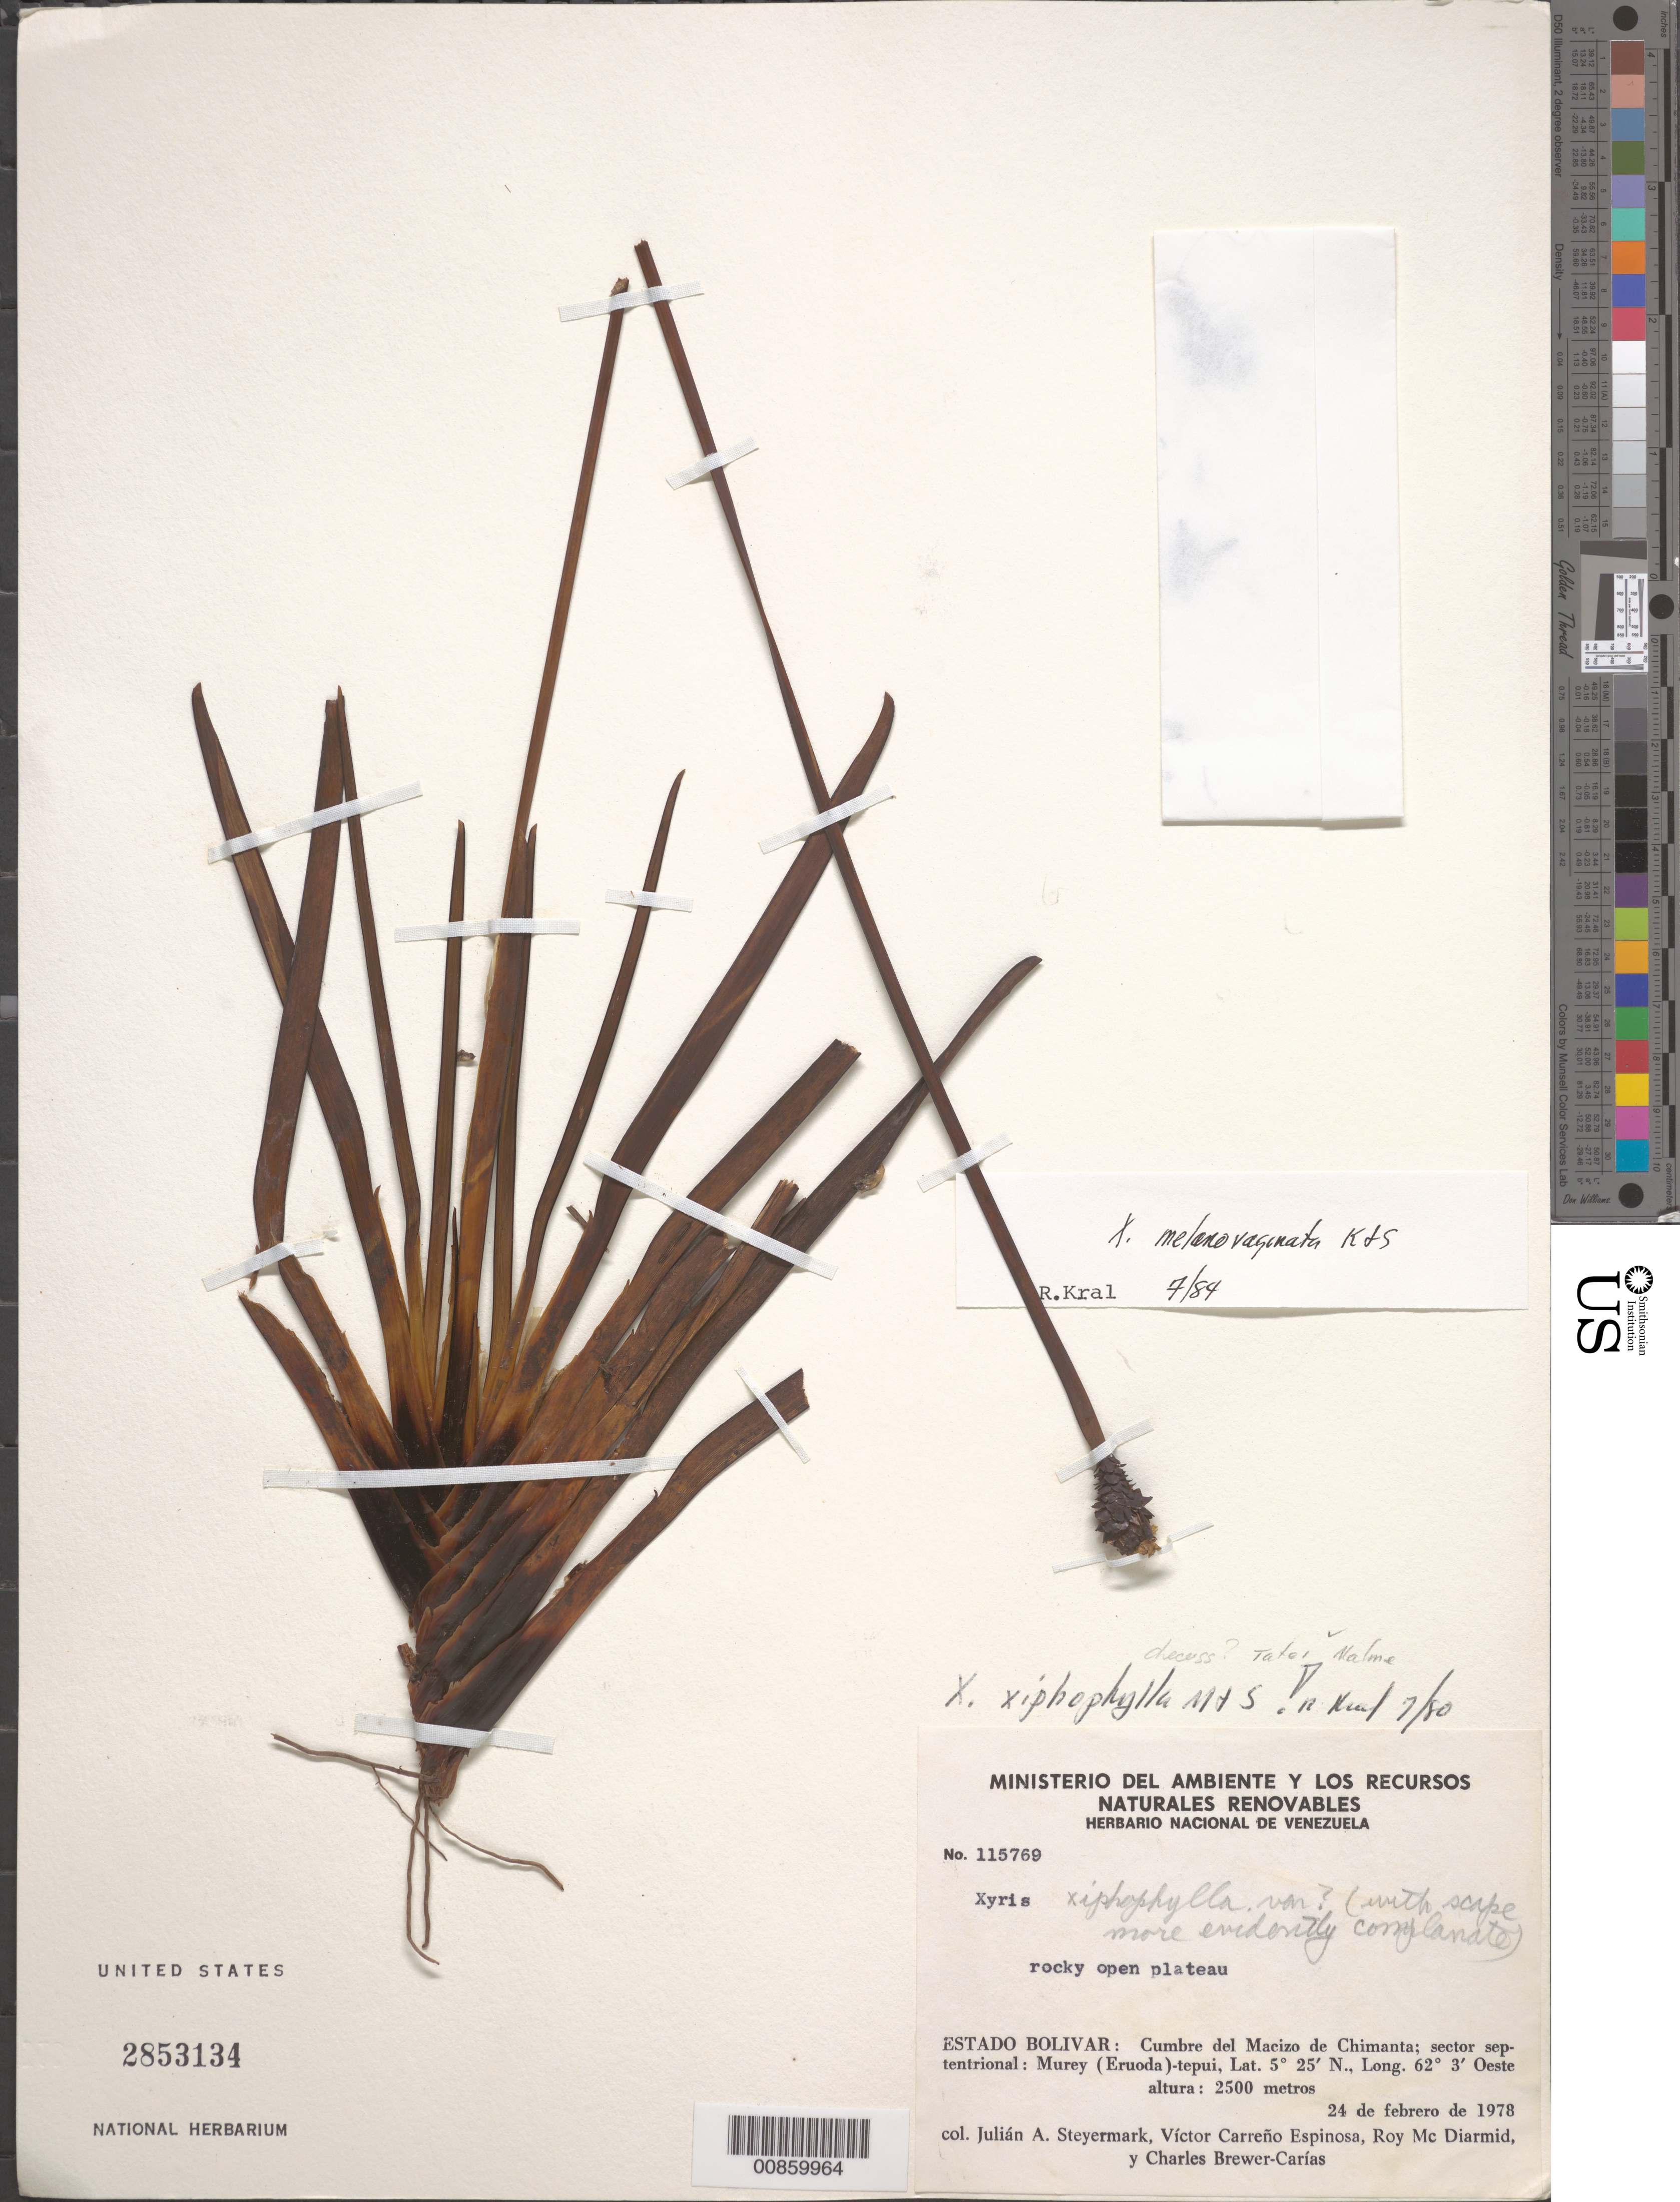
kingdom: Plantae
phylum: Tracheophyta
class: Liliopsida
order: Poales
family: Xyridaceae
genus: Xyris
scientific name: Xyris melanovaginata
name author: Kral & L.B. Sm.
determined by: Kral, Robert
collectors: J. Steyermark, V. Carreño E., R. Mc Diarmid & C. Brewer-Carias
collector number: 115769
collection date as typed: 24-Feb-78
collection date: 1978-02-24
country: Venezuela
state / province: Bolívar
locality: Macizo de Chimantá, cumbre; sector septentrional; Murey (Eruoda)-tepuí.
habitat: Rocky open plateau.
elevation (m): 2500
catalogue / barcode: US 2853134